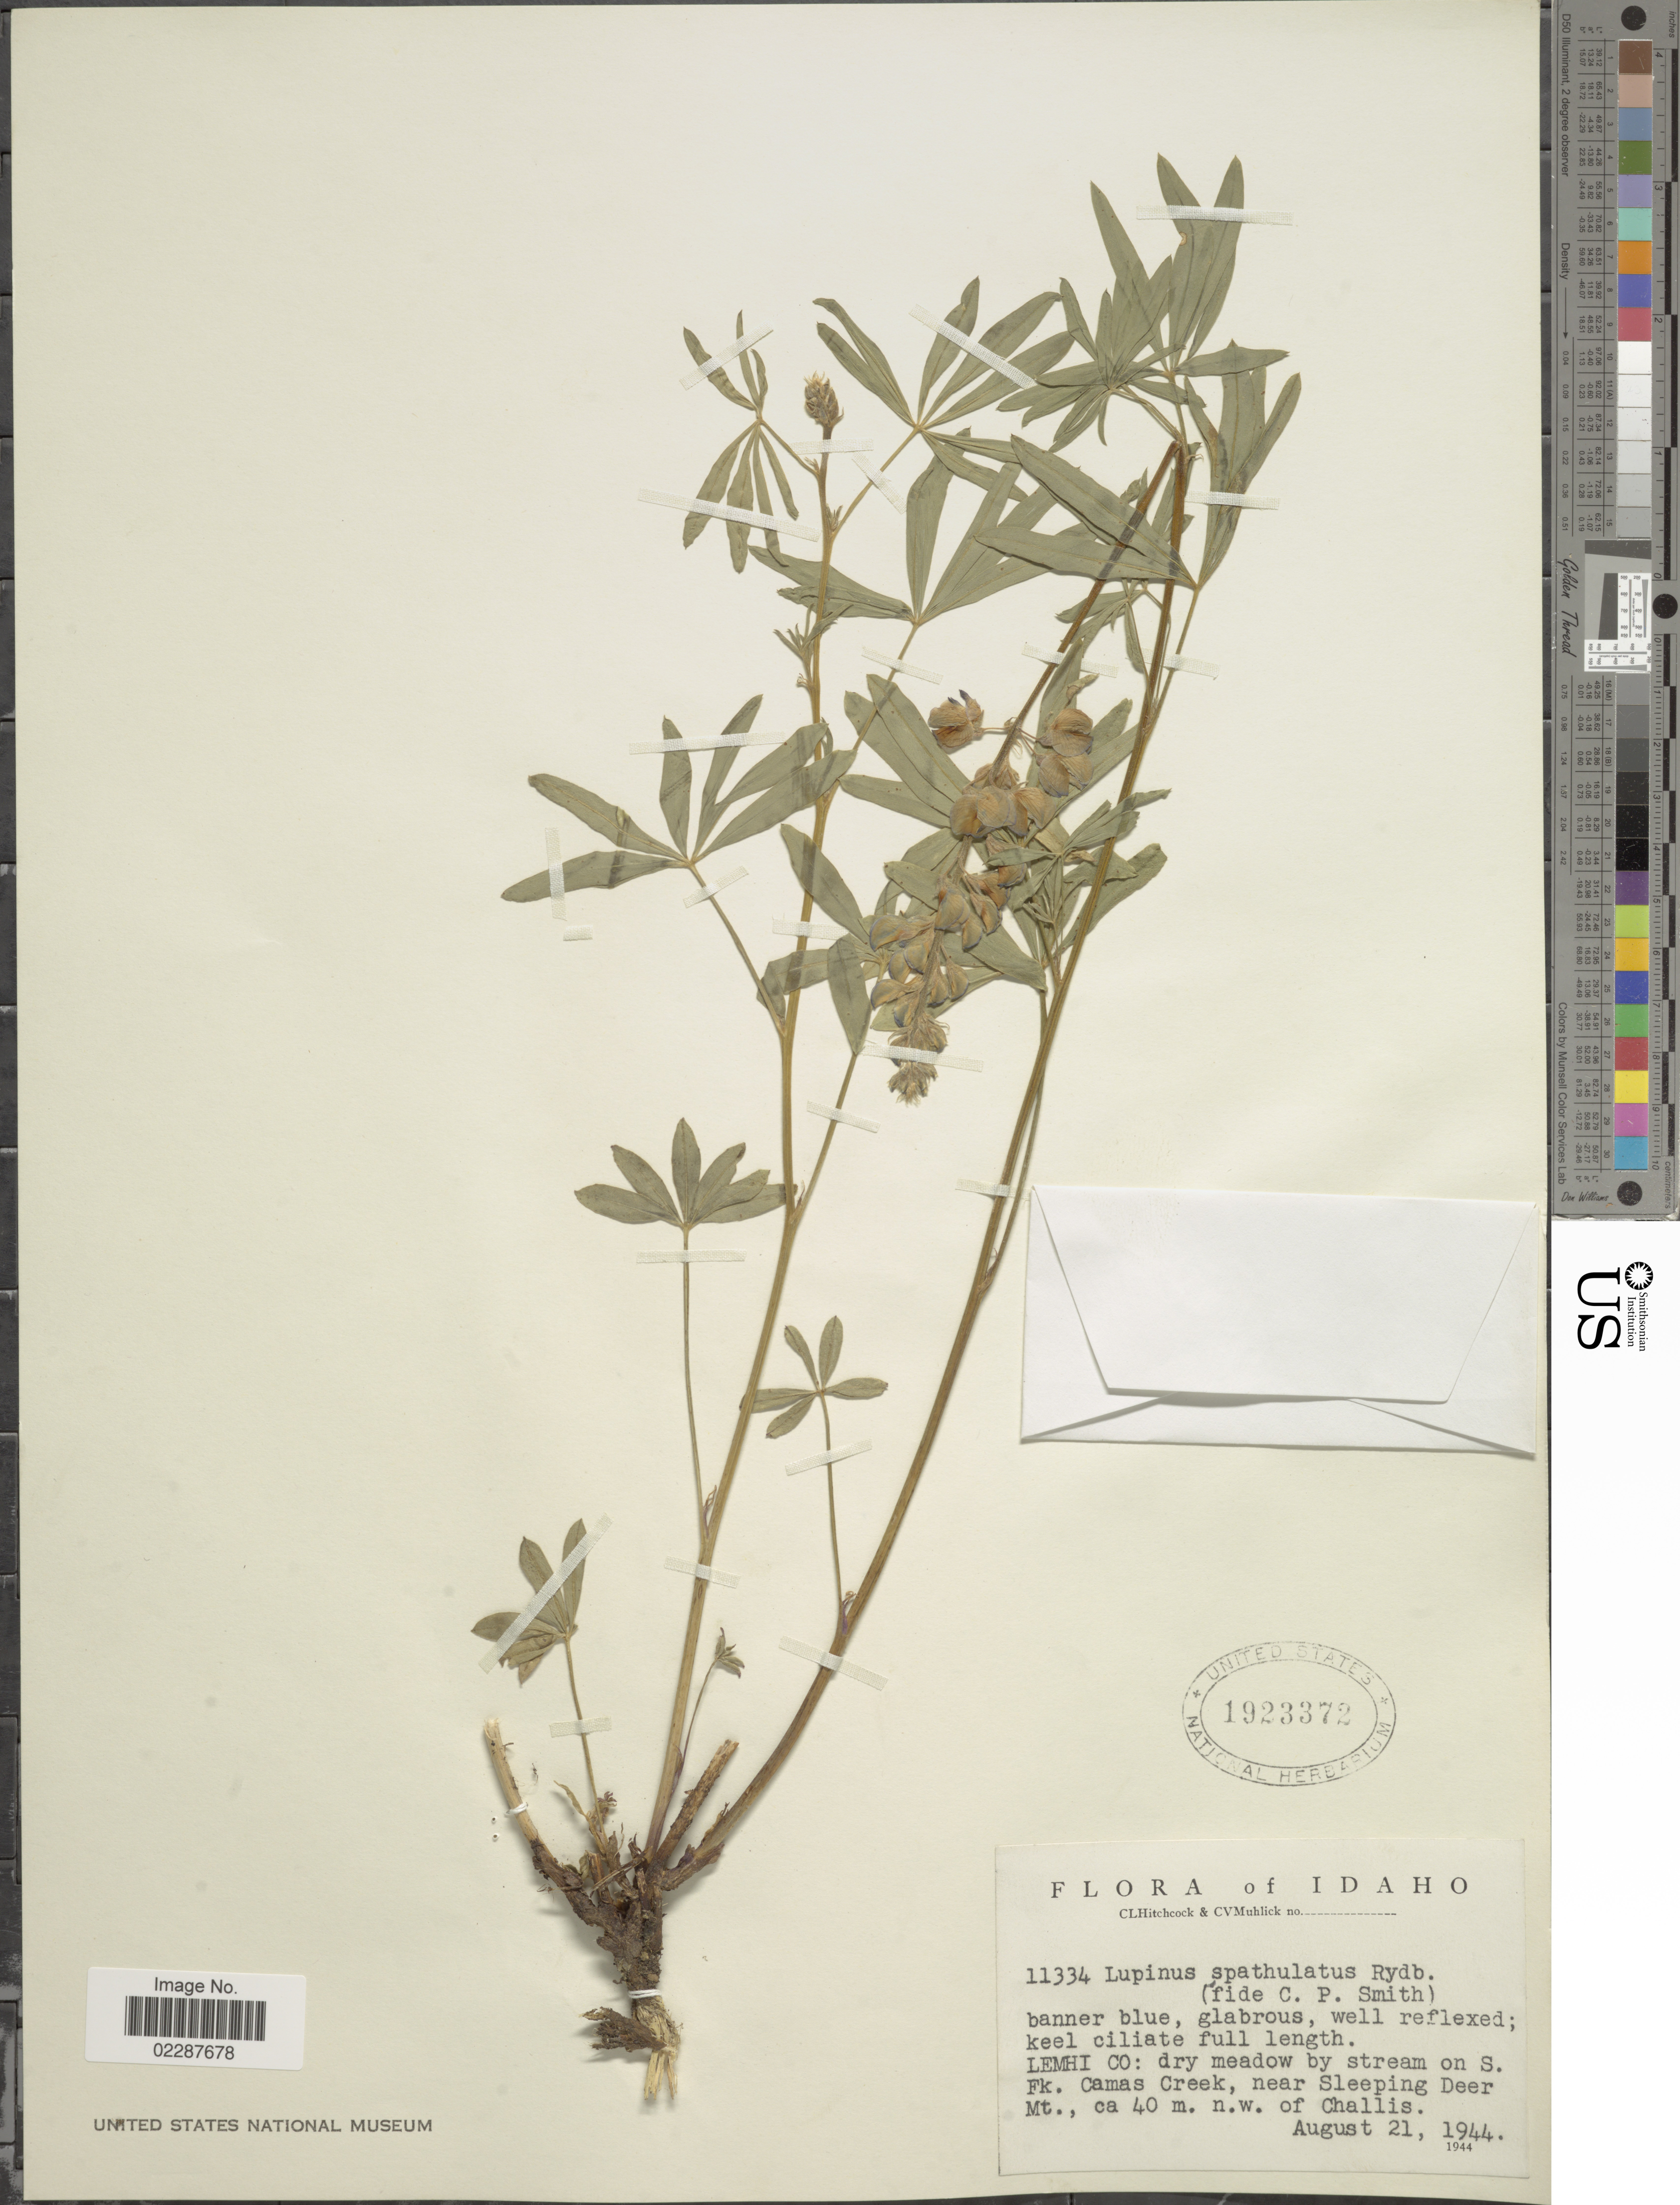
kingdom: Plantae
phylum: Tracheophyta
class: Magnoliopsida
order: Fabales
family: Fabaceae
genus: Lupinus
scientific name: Lupinus spathulatus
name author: Rydb.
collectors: C. L. Hitchcock & C. V. Muhlick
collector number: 11334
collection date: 1944-08-21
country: United States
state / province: Idaho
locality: Lemhi Co.: dry meadow by stream on S. Fk. Camas Creek, near Sleeping Deer Mt. ca. 40 m. n.w. of Challis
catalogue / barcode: US 1923372